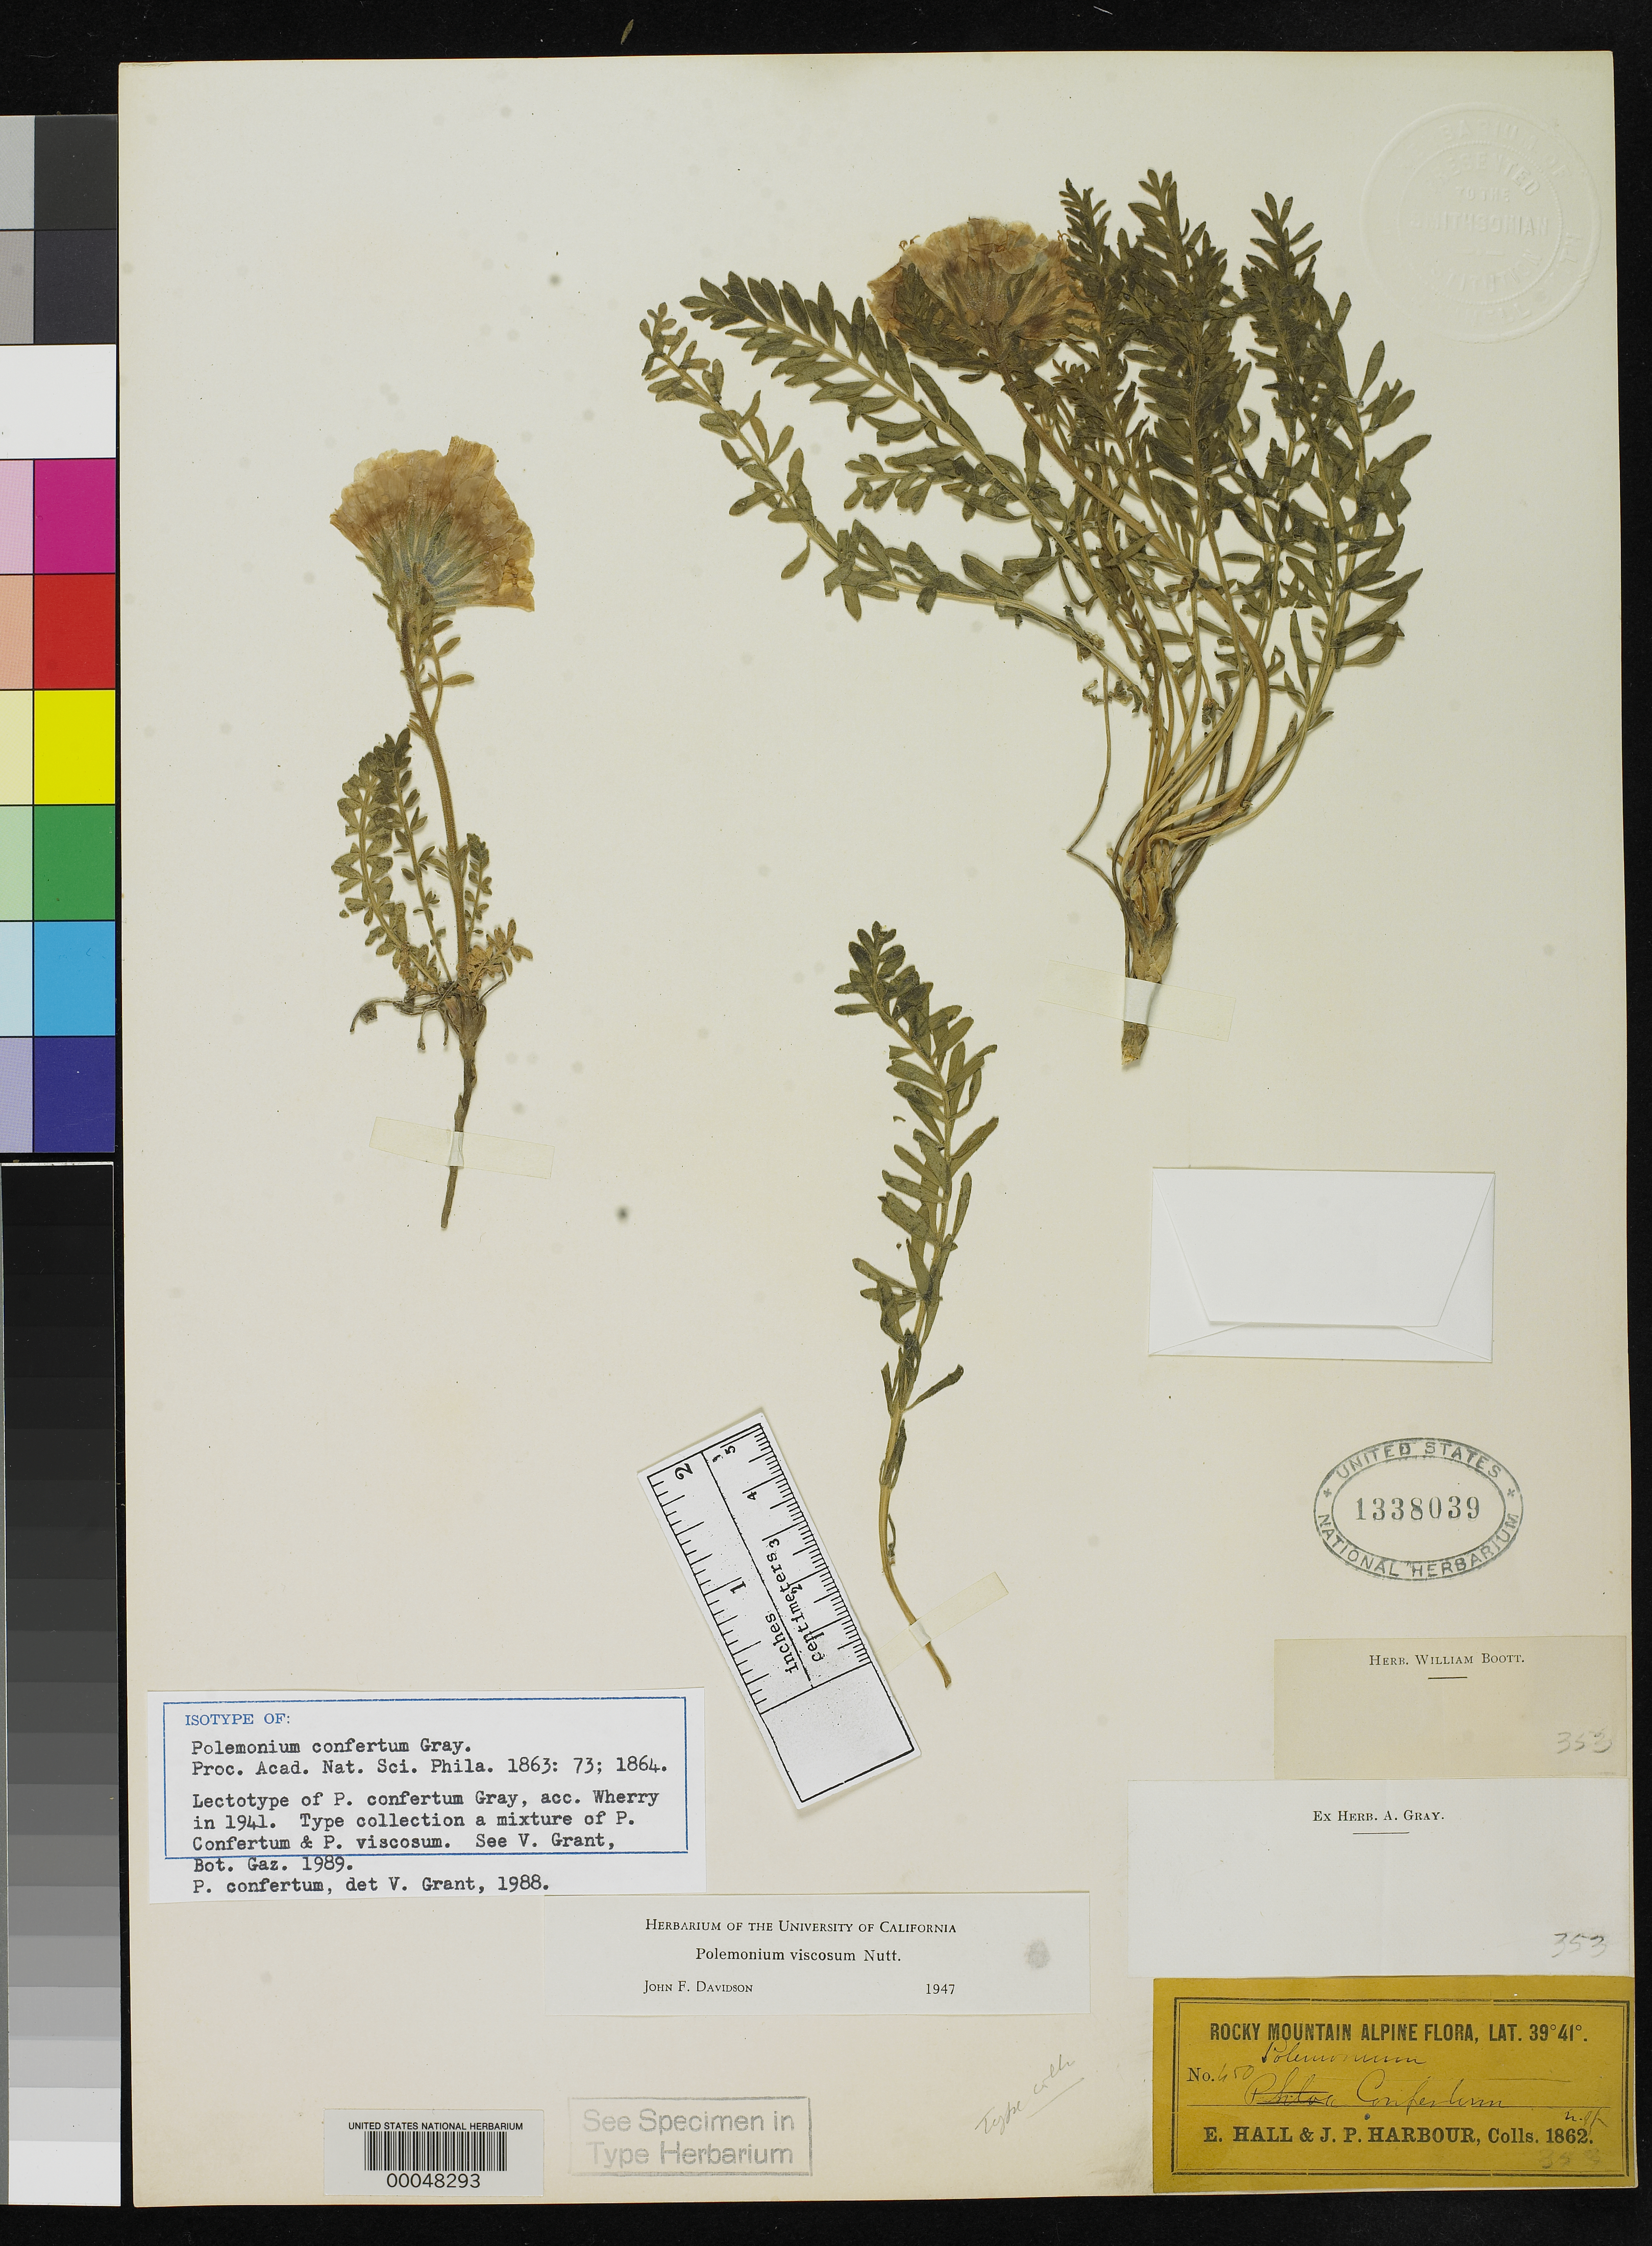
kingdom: Plantae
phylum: Tracheophyta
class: Magnoliopsida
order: Ericales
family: Polemoniaceae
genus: Polemonium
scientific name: Polemonium confertum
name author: A. Gray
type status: Isotype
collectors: E. Hall & J. Harbour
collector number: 450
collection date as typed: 1862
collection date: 1862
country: United States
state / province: Colorado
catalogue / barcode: US 1338039